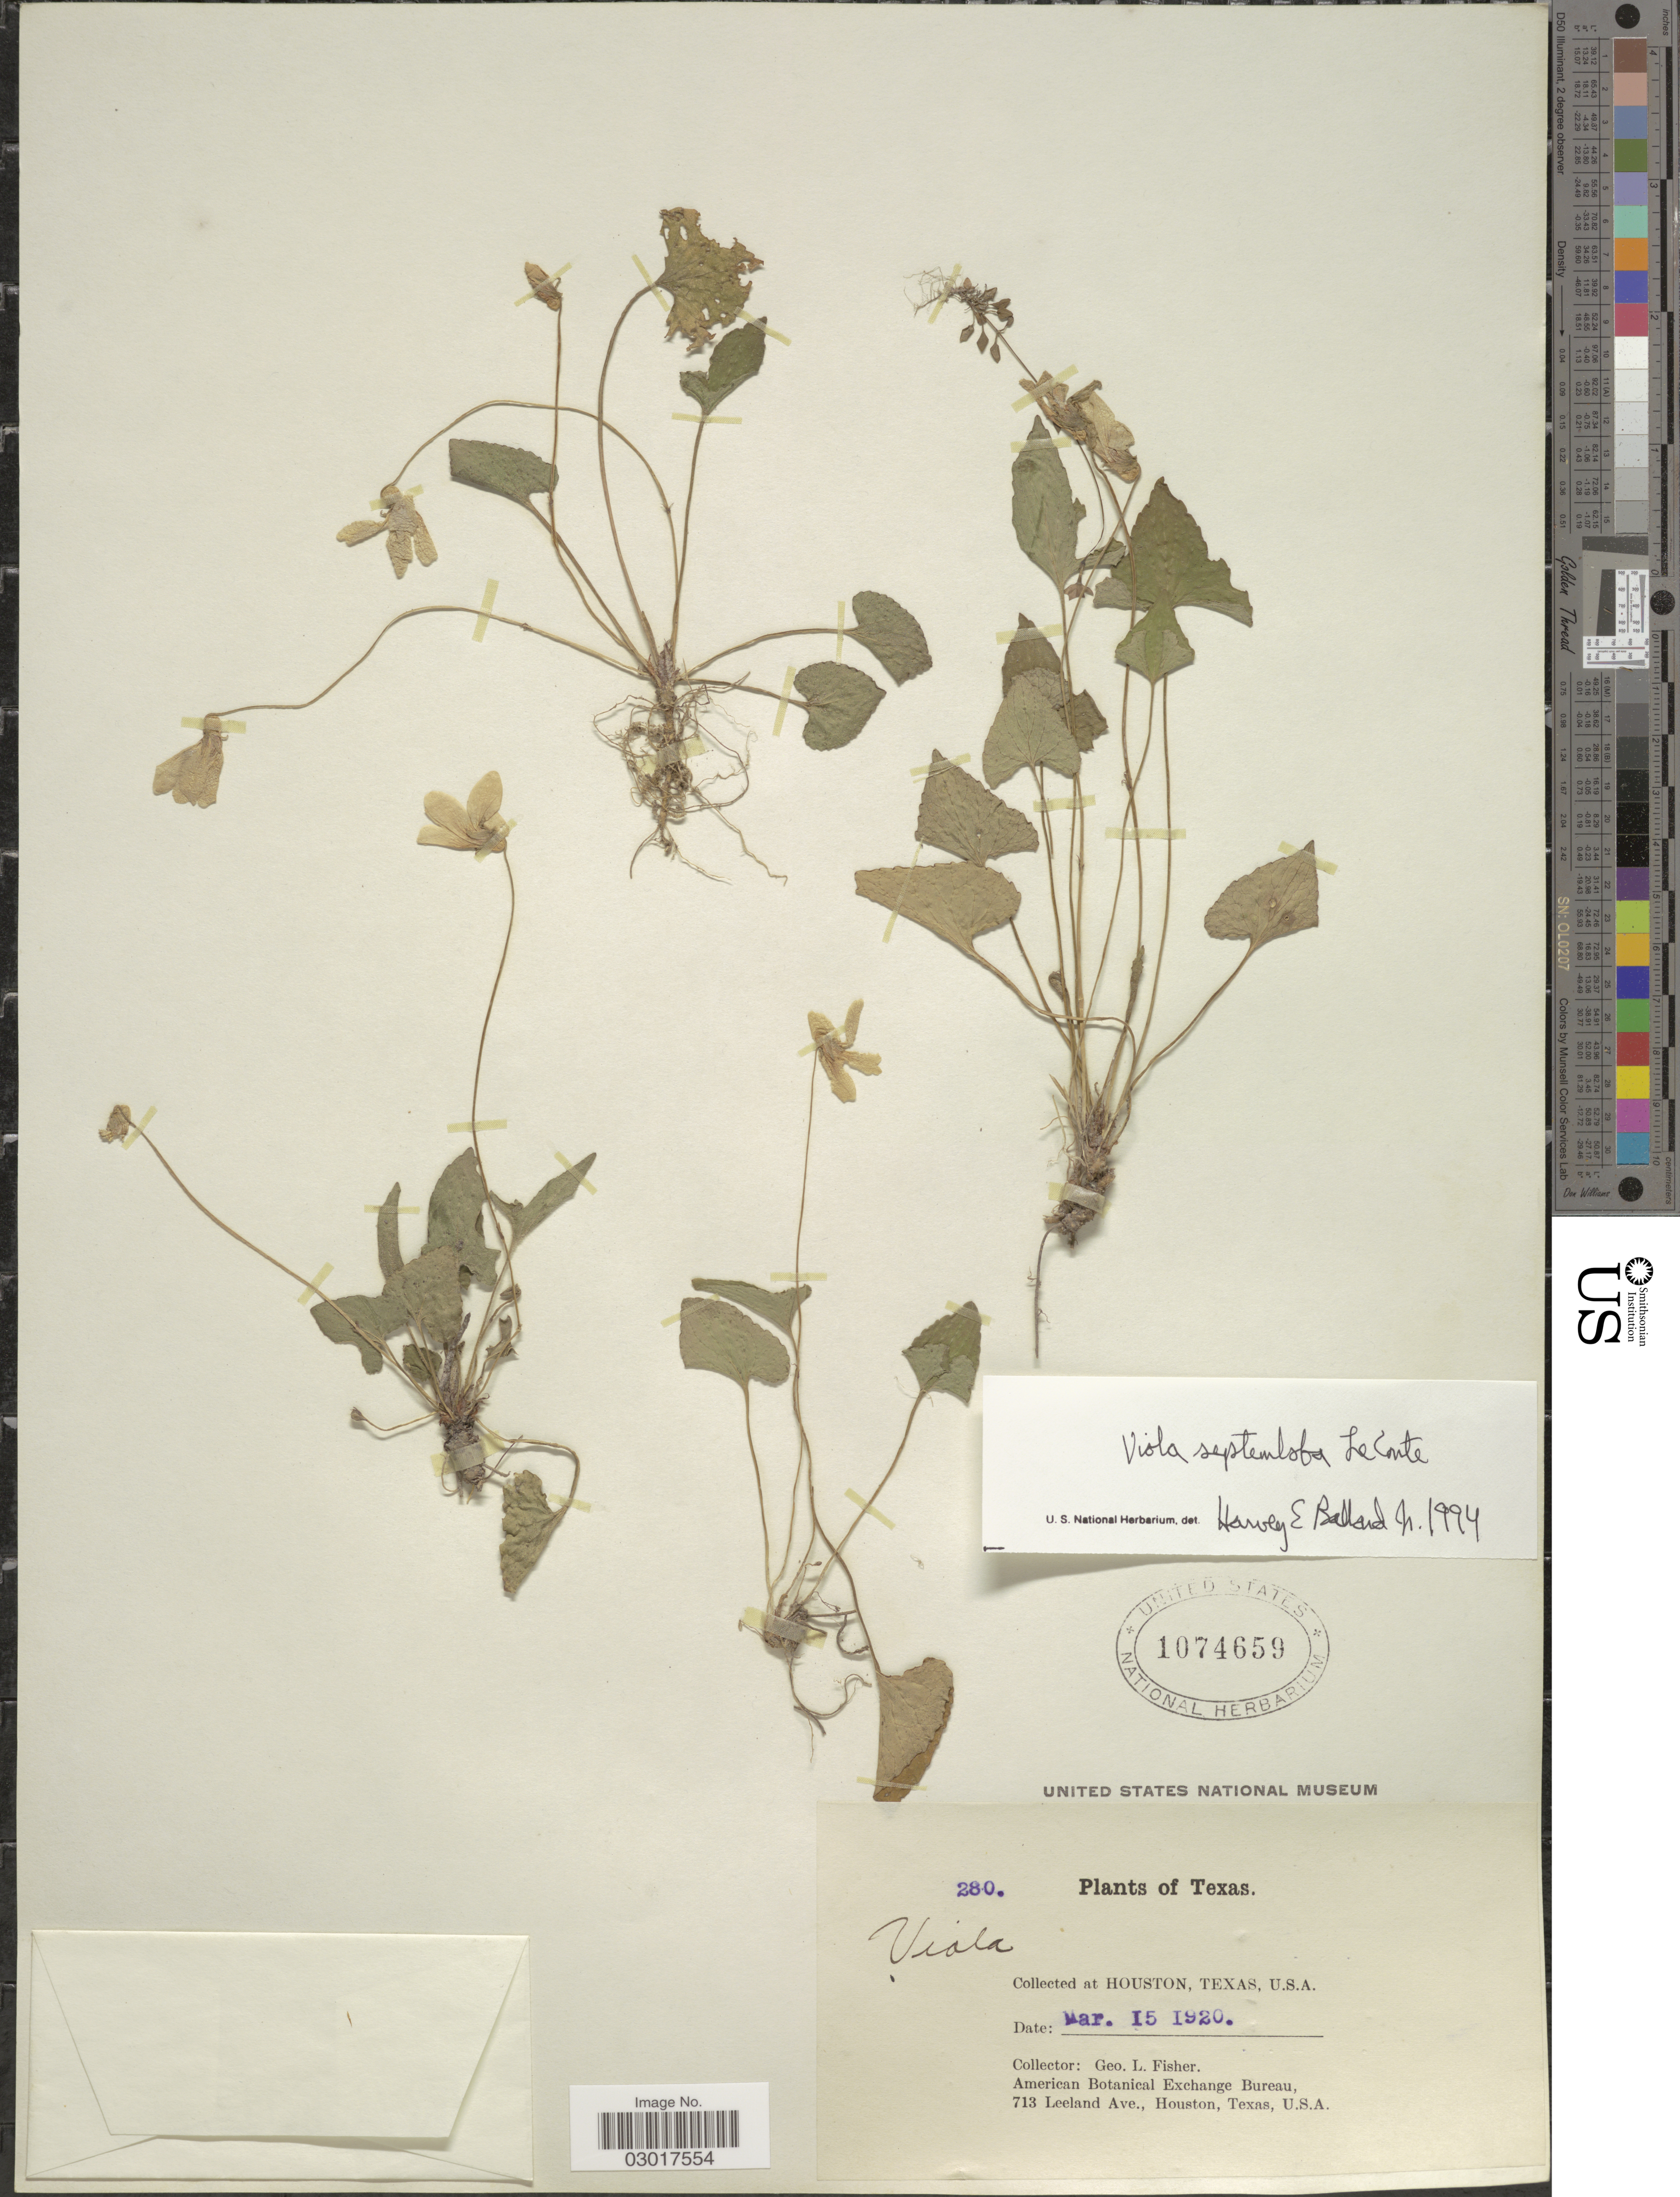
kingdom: Plantae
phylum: Tracheophyta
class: Magnoliopsida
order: Malpighiales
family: Violaceae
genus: Viola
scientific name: Viola triloba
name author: Schwein.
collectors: G. L. Fisher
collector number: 280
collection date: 1920-03-15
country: United States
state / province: Texas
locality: Collected at Houston.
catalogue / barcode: US 1074659